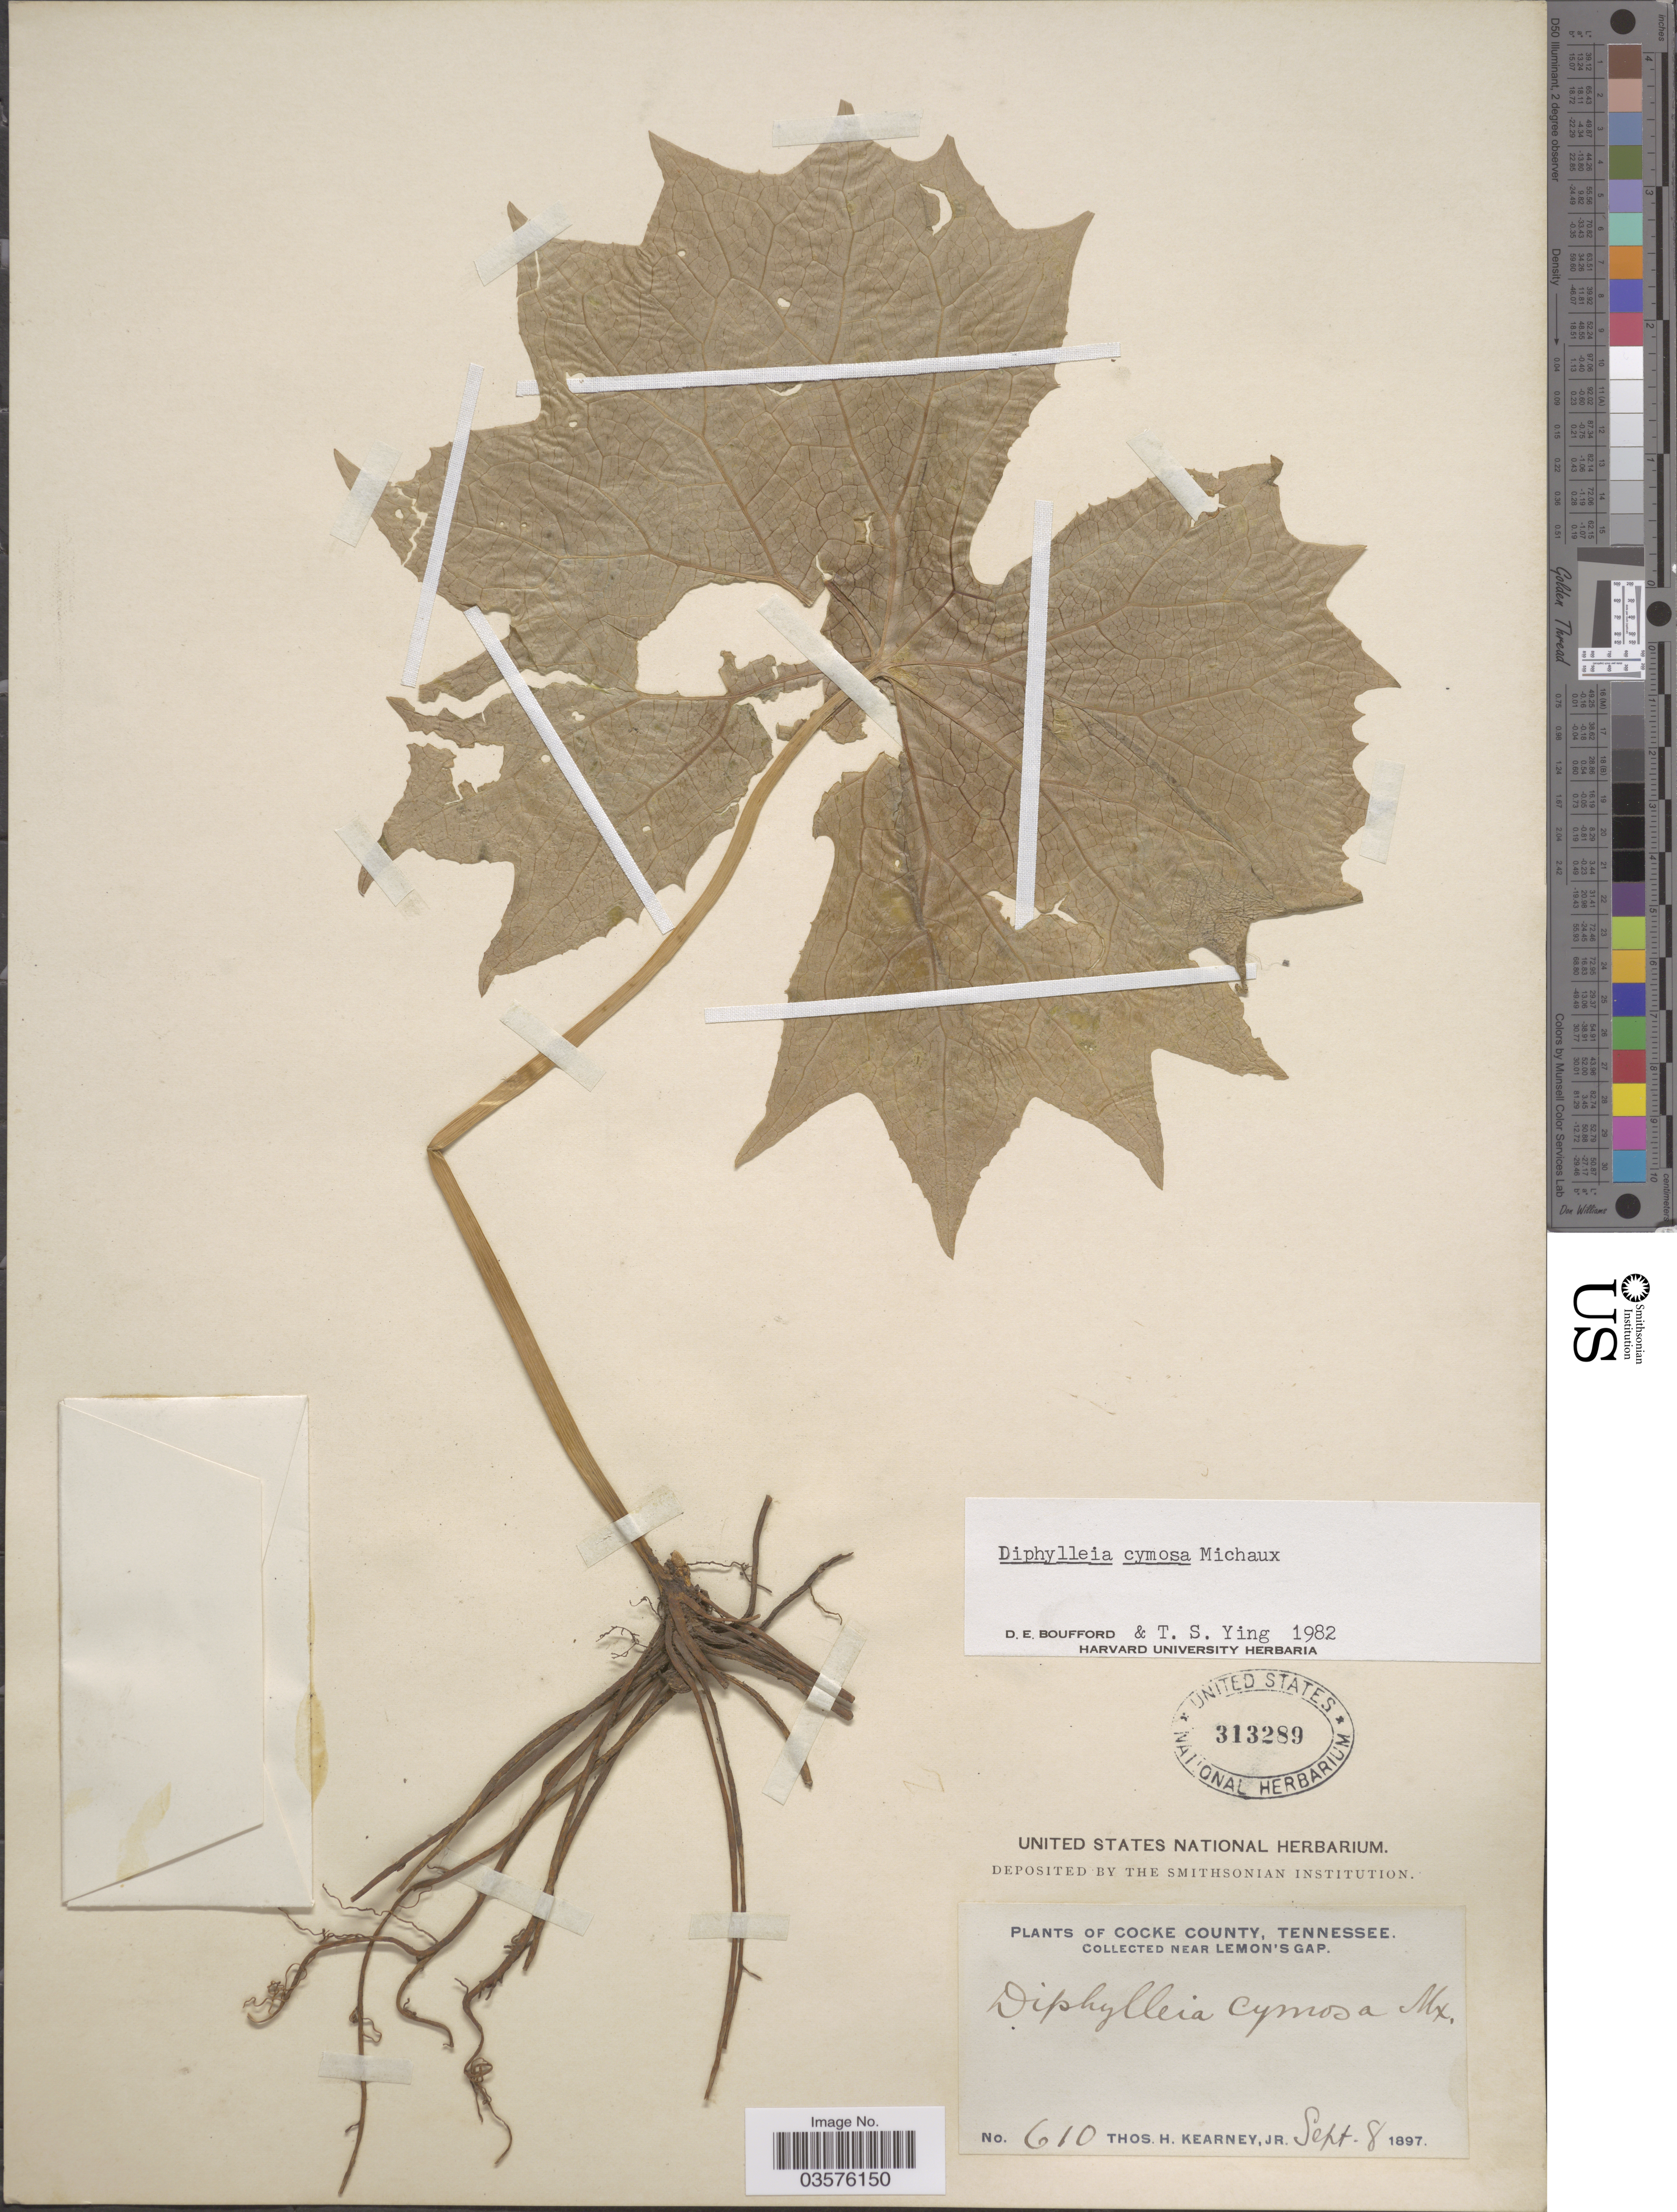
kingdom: Plantae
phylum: Tracheophyta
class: Magnoliopsida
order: Ranunculales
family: Berberidaceae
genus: Diphylleia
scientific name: Diphylleia cymosa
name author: Michx.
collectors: T. H. Kearney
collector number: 610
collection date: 1897-09-08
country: United States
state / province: Tennessee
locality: Cocke County. Near Lemon's Gap.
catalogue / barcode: US 313289